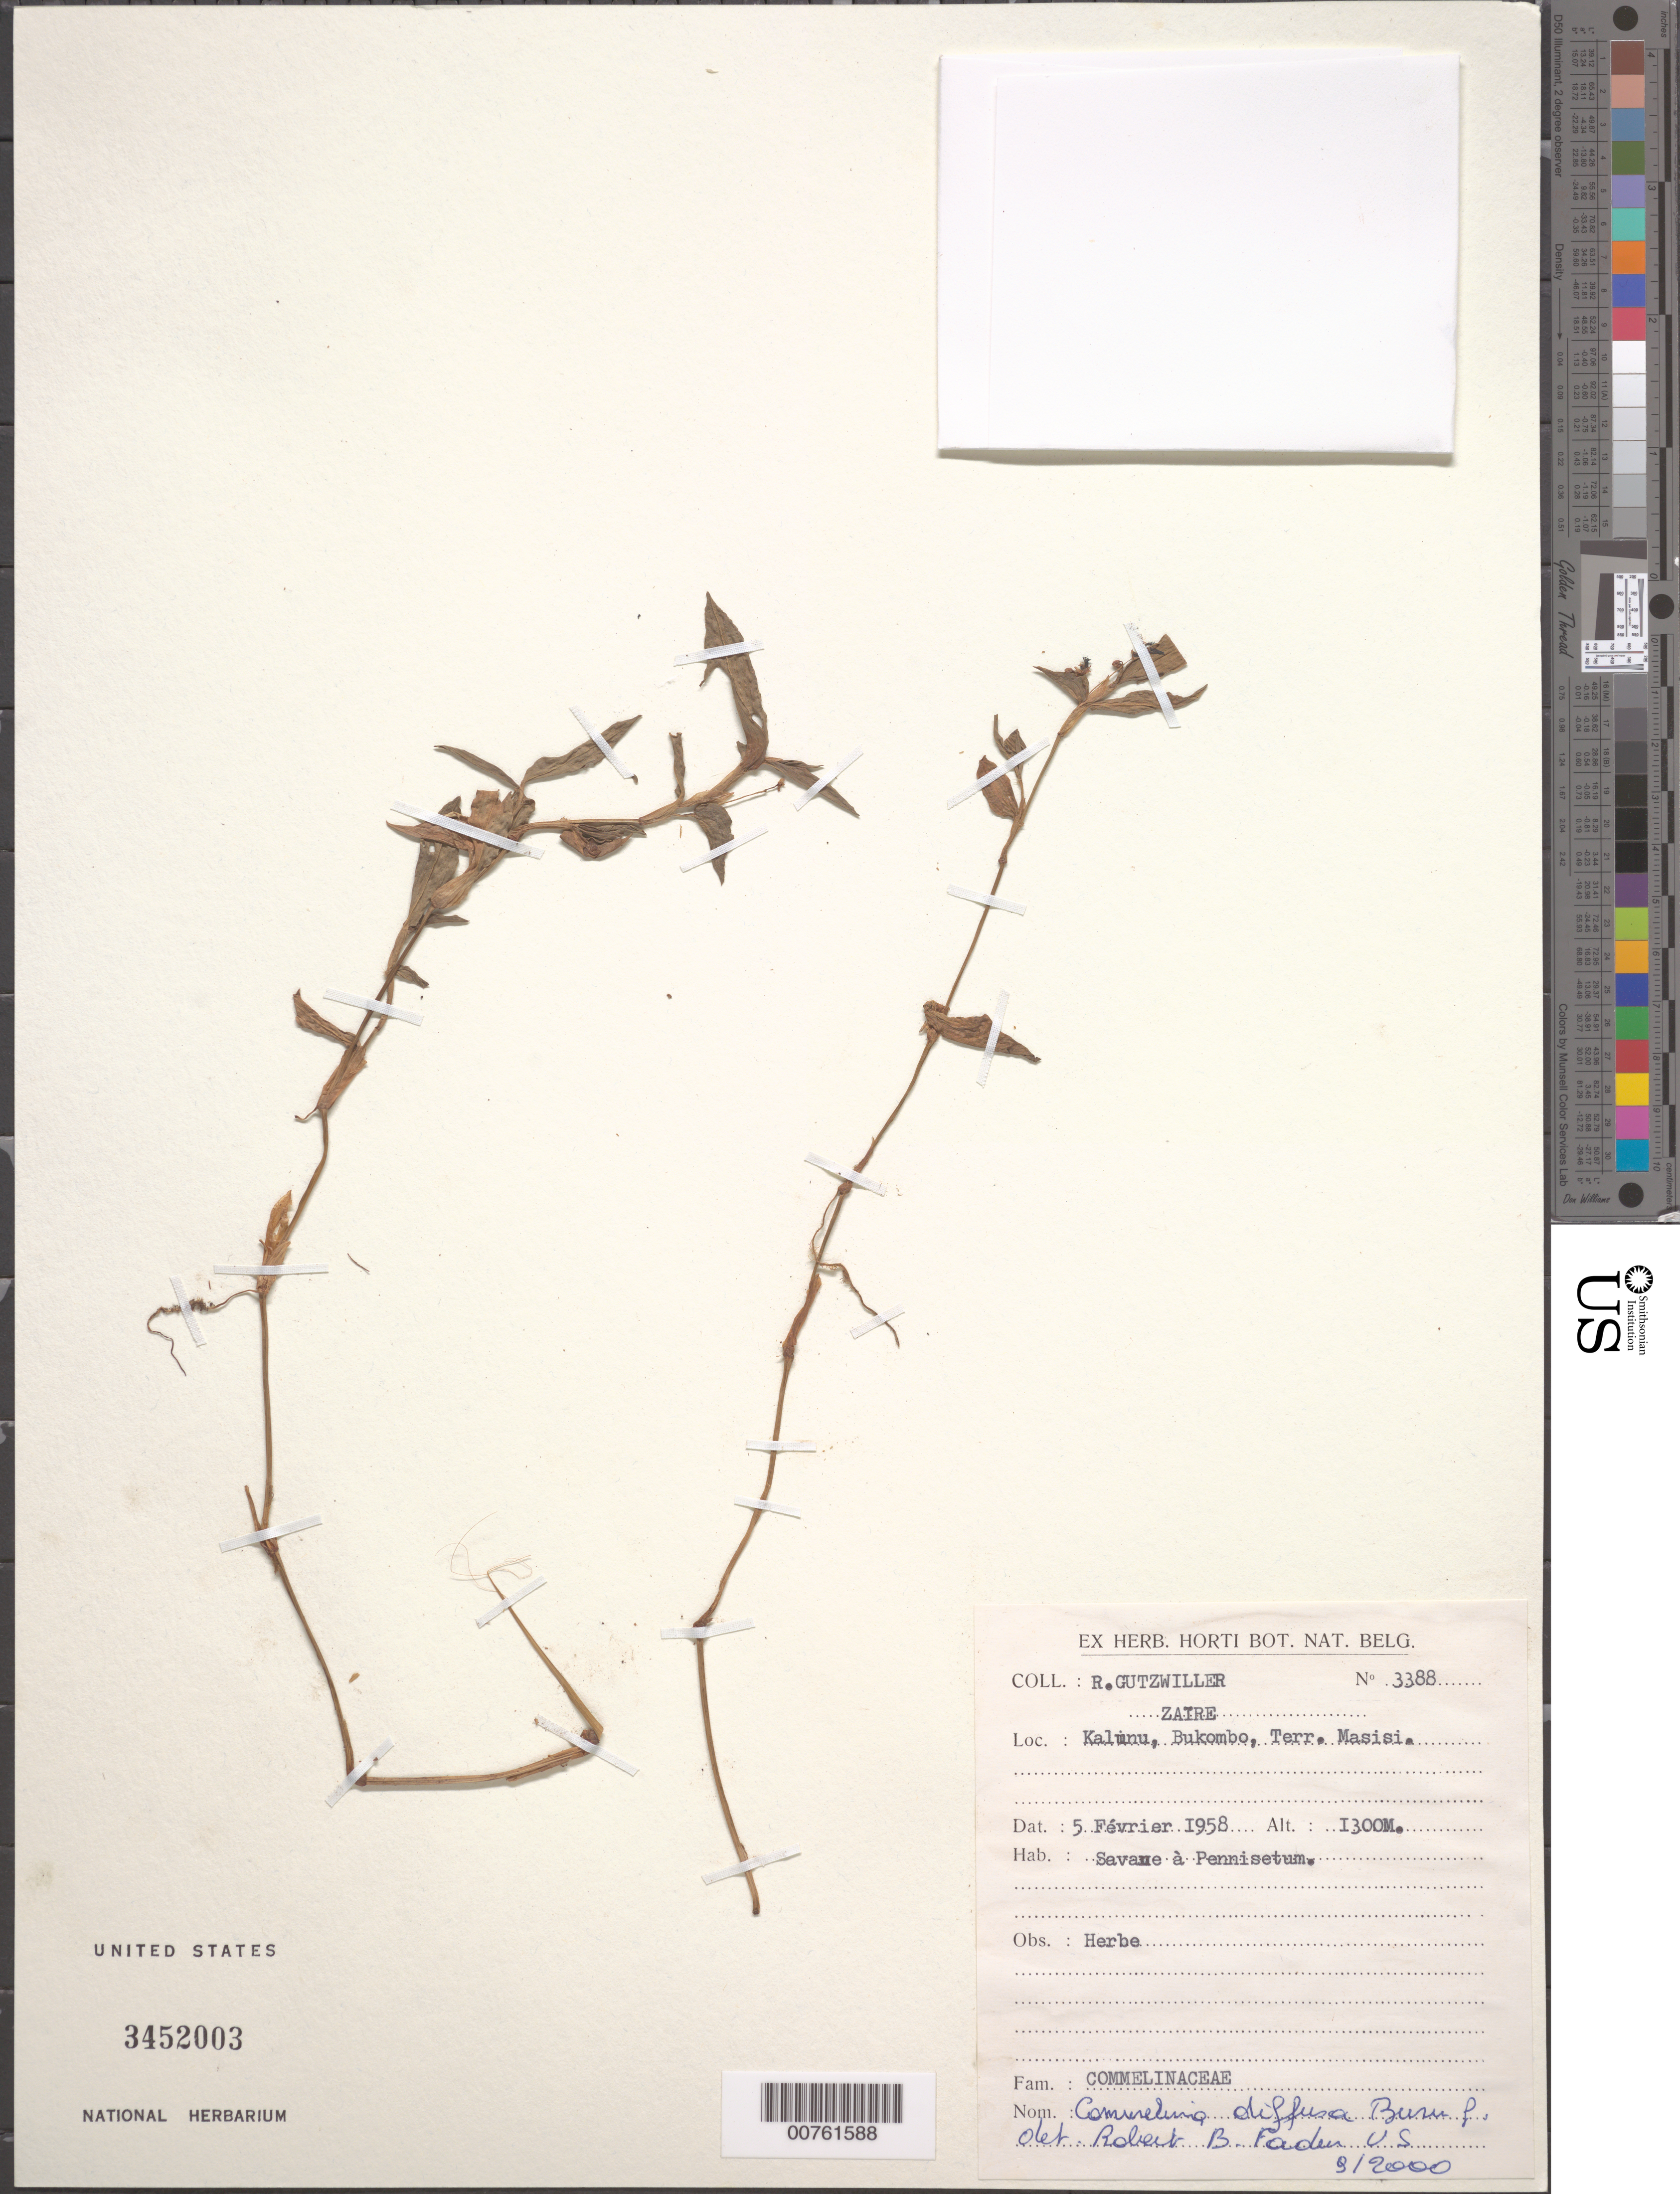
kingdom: Plantae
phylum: Tracheophyta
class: Liliopsida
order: Commelinales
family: Commelinaceae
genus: Commelina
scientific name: Commelina diffusa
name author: Burm. f.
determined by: Faden, Robert B., (US), Smithsonian Institution - National Museum of Natural History (UNITED STATES)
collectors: R. Gutzwiller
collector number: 3388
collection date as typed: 05 Feb 1958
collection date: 1958-02-05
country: Congo, Democratic Republic of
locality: Kalunu, Bukombo, Terr. Masisi.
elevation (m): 1300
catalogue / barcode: US 3452003